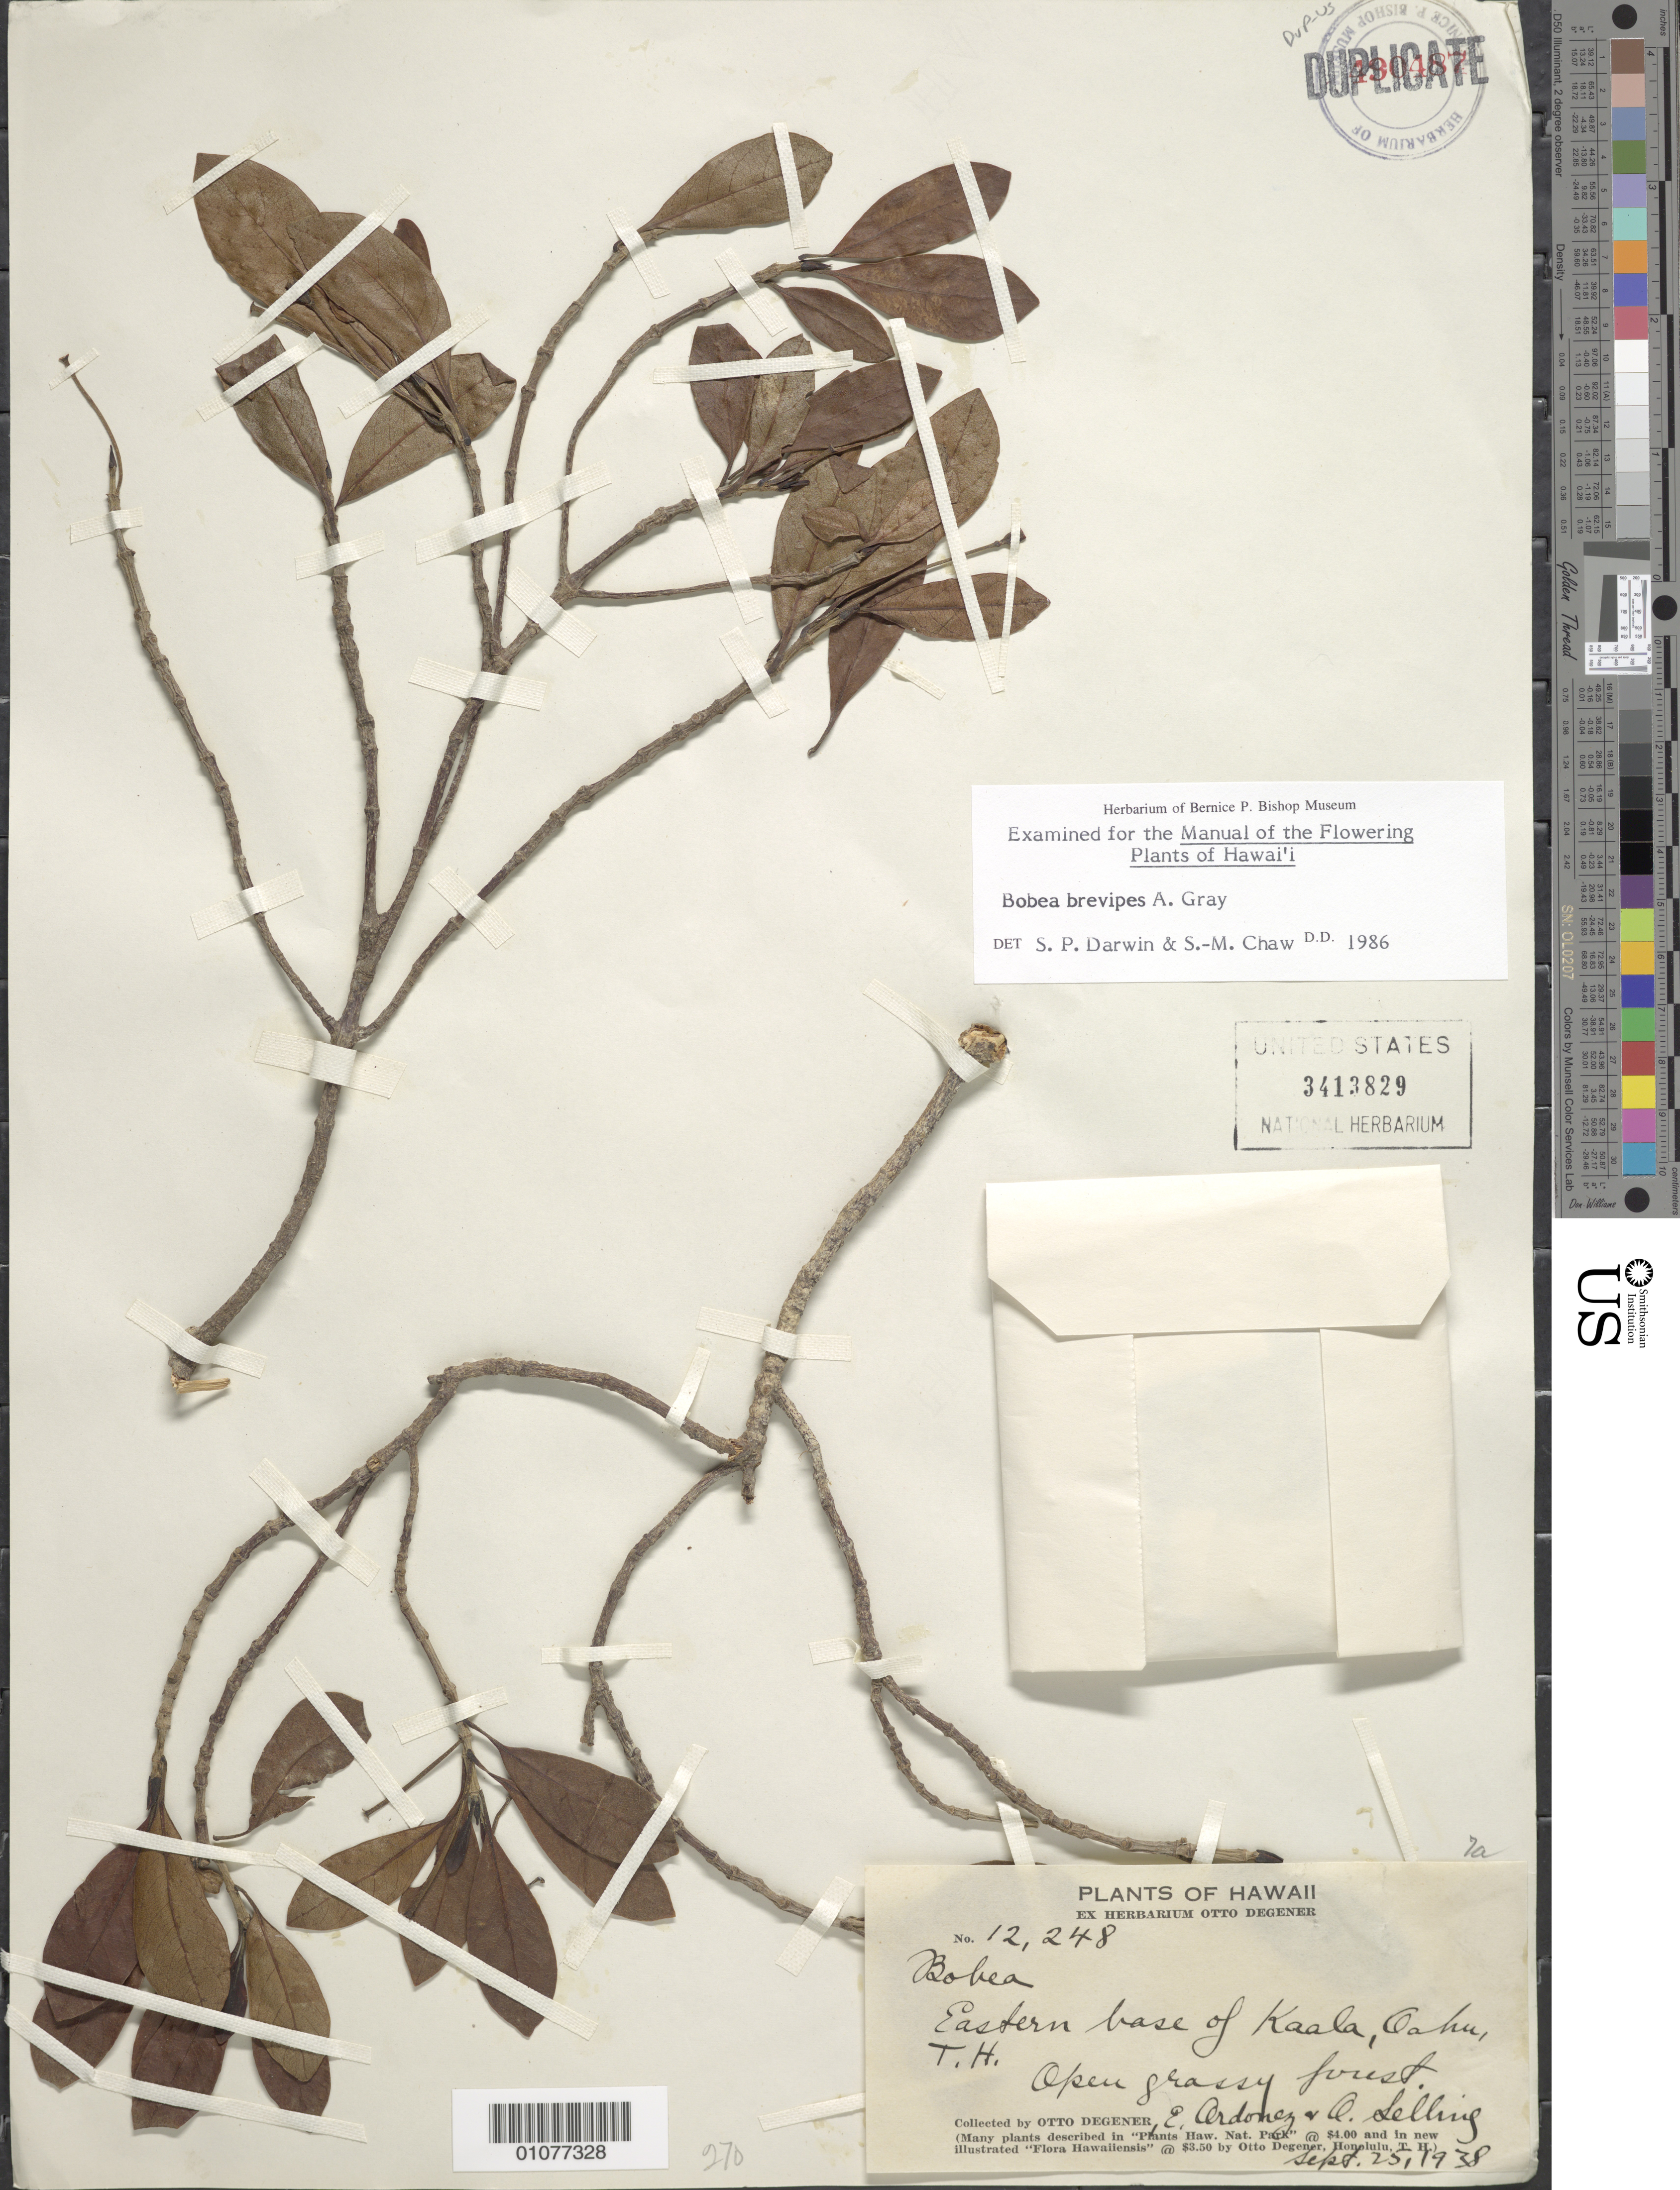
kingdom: Plantae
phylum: Tracheophyta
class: Magnoliopsida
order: Gentianales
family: Rubiaceae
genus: Bobea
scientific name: Bobea brevipes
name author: A. Gray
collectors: O. Degener & E. Ordonez.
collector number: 12248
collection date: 1938-09-25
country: United States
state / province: Hawaii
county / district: Honolulu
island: Oahu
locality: E base of Kaala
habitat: open grassy forest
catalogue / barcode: US 3413829